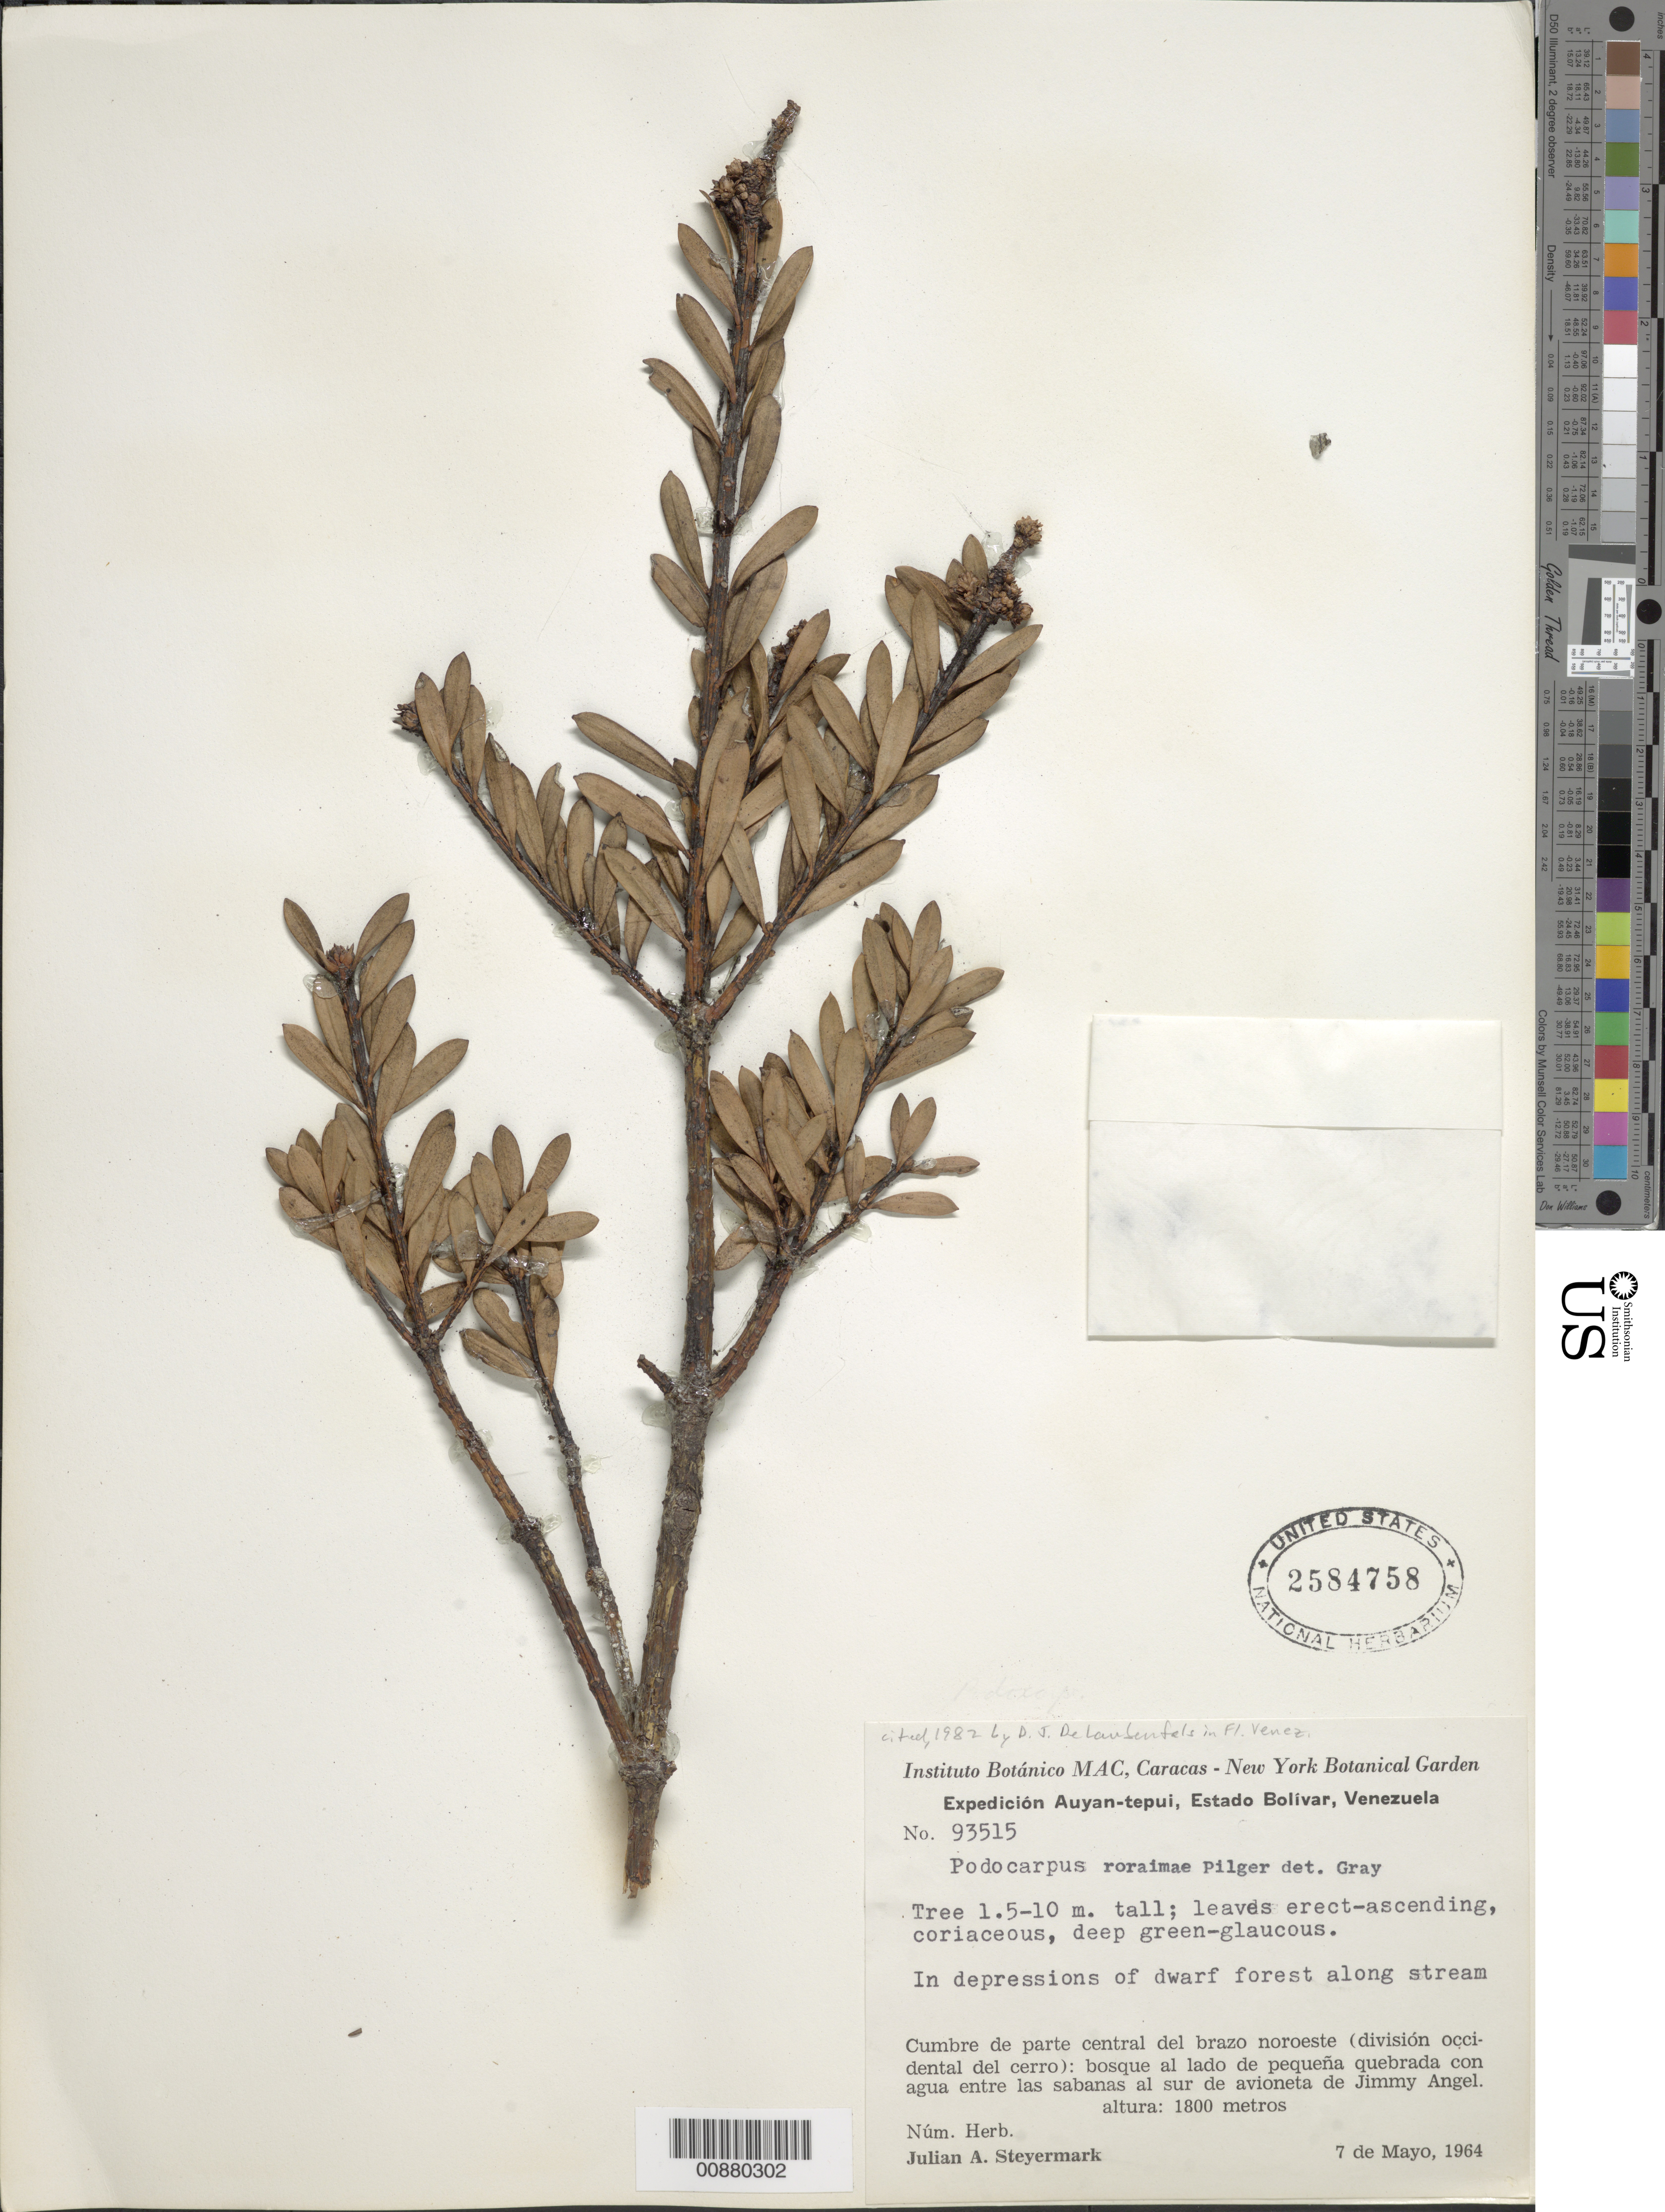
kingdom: Plantae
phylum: Tracheophyta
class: Pinopsida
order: Pinales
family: Podocarpaceae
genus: Podocarpus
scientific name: Podocarpus roraimae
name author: Pilg.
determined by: Gray, --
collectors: J. Steyermark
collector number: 93515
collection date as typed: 7-May-64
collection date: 1964-05-07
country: Venezuela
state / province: Bolívar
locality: Auyan-tepuí, cumbre de la parte central del brazo noroeste (div. occidental del cerro), al sur de avioneta de Jimmy Angel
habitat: Depressions of dwarf forest along stream; bosque al lado de pequena quebrada con agua entre las sabanas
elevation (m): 1800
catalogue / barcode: US 2584758